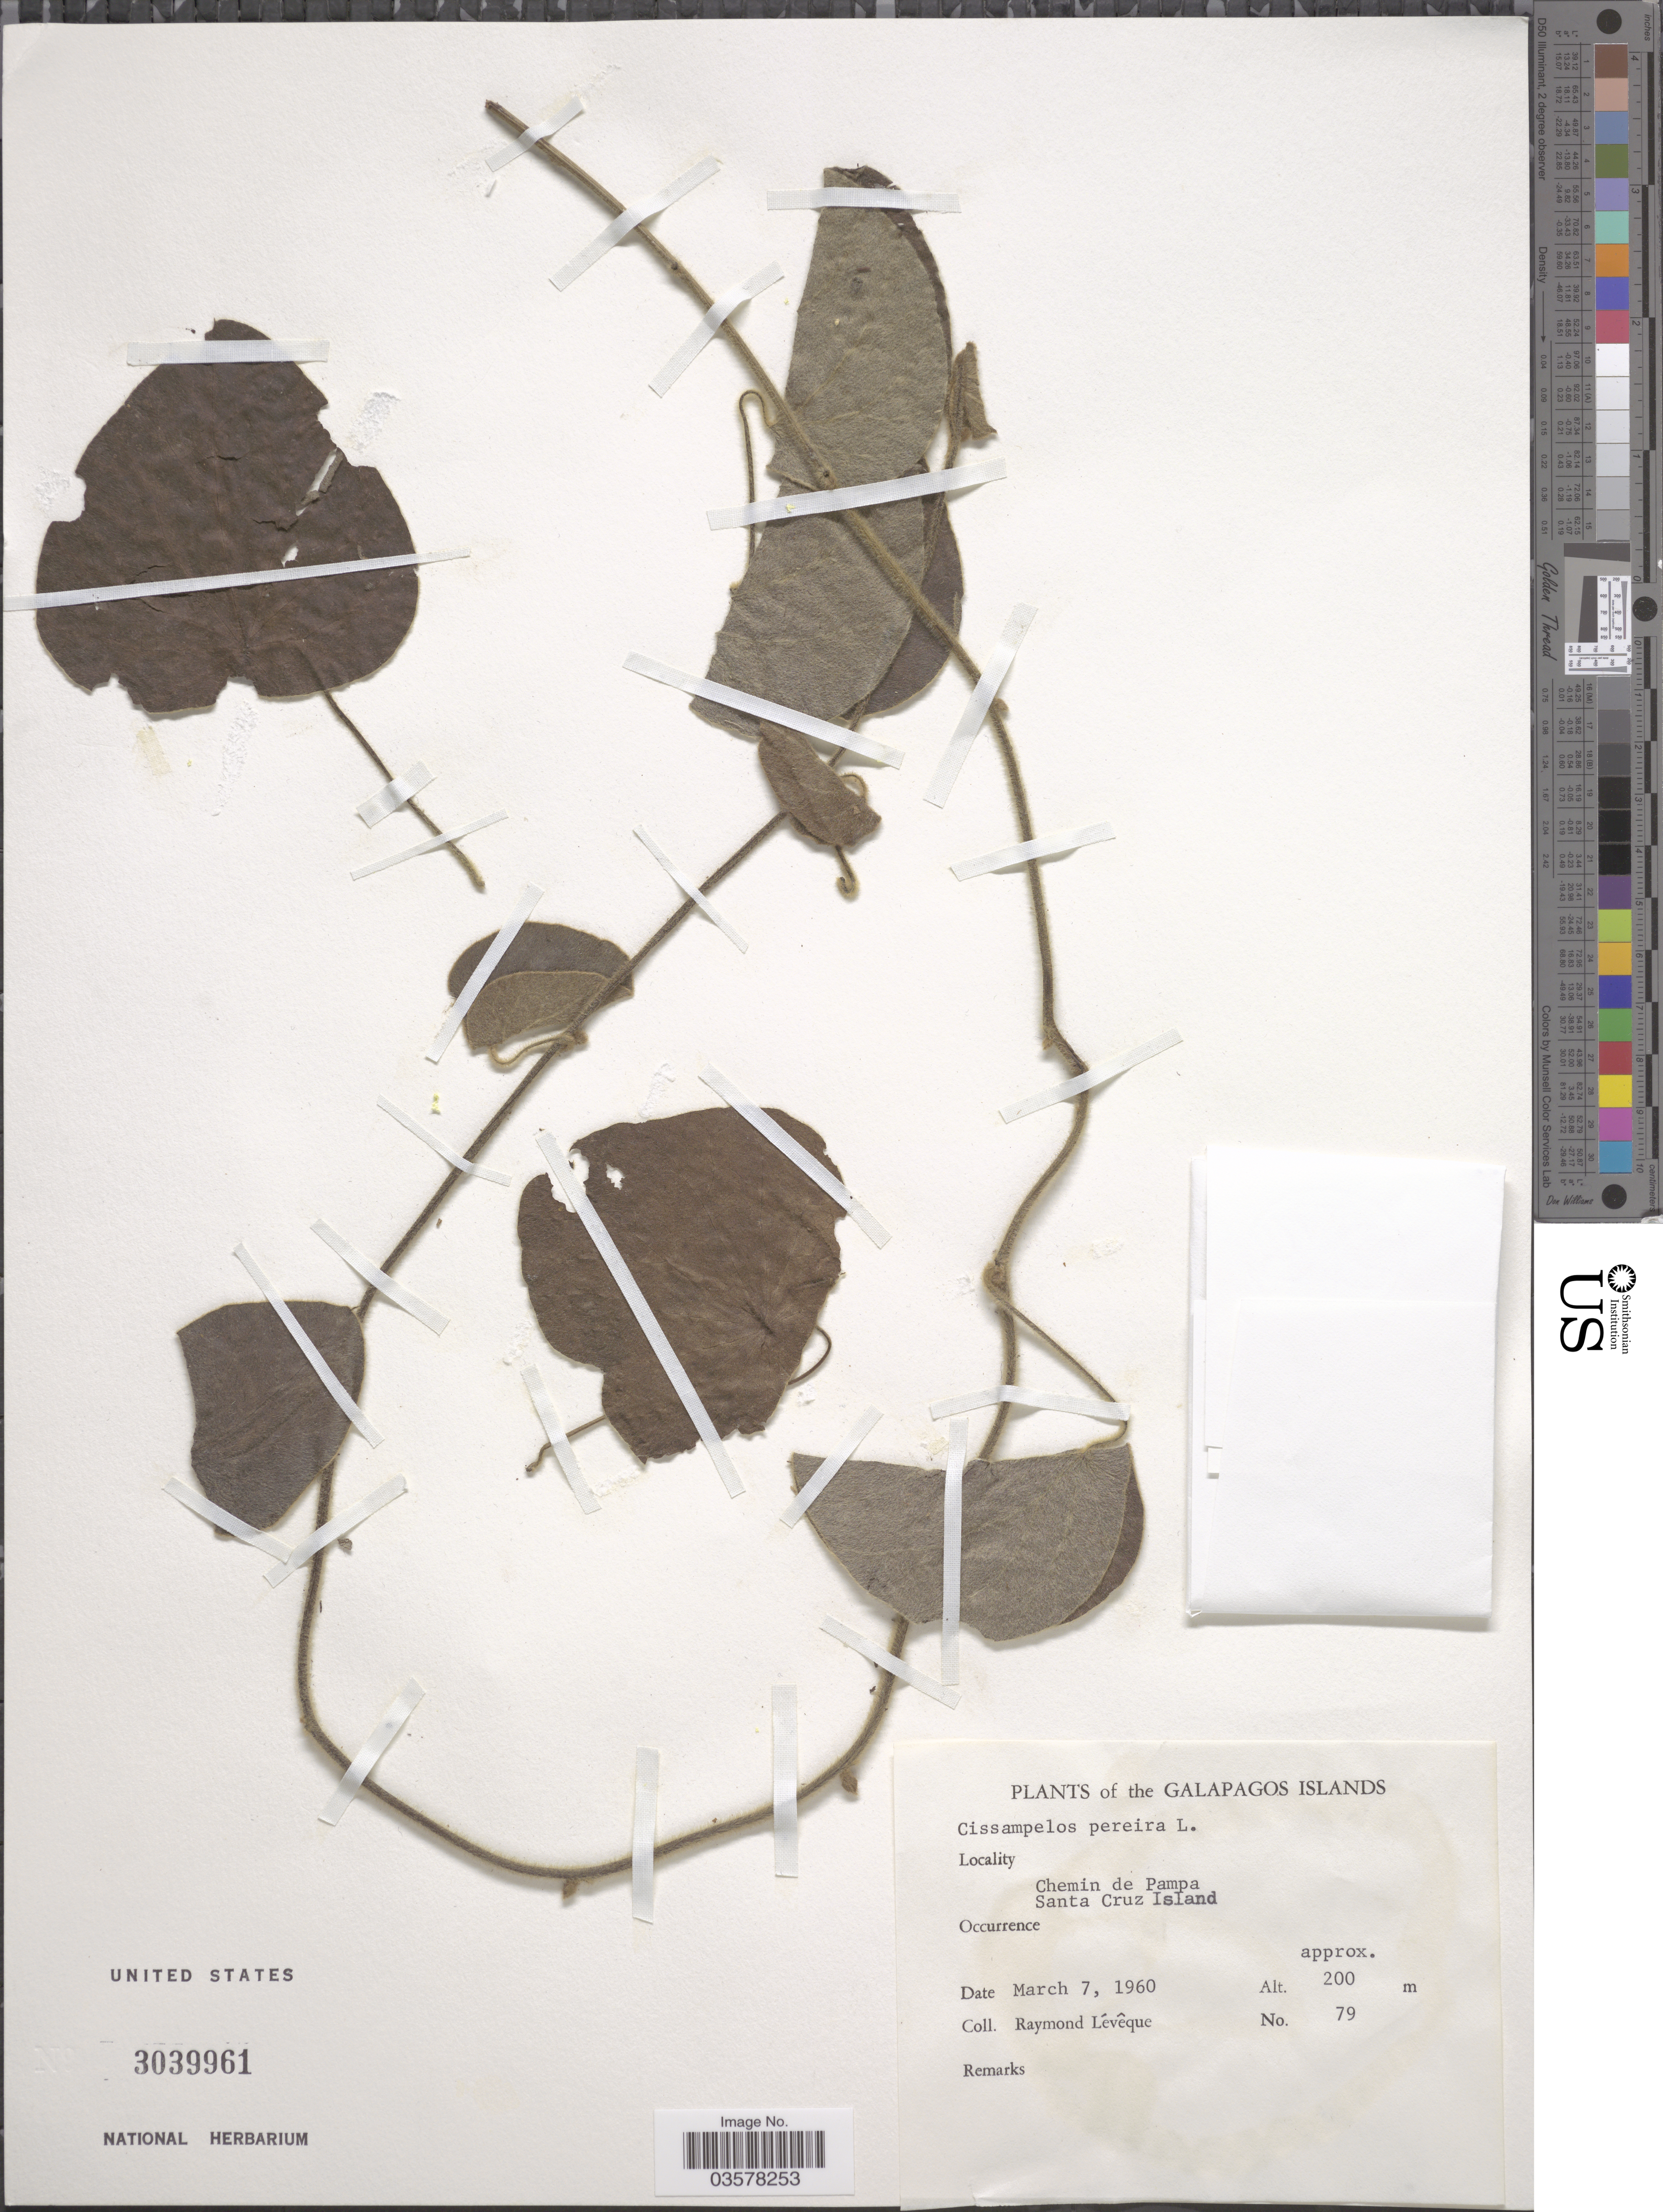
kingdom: Plantae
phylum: Tracheophyta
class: Magnoliopsida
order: Ranunculales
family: Menispermaceae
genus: Cissampelos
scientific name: Cissampelos pareira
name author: L.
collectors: R. Lévêque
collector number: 79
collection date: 1960-03-07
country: Ecuador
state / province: Colón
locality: The Galapagos Islands. Chemin de Pampa, Santa Cruz Island.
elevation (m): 200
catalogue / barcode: US 3039961